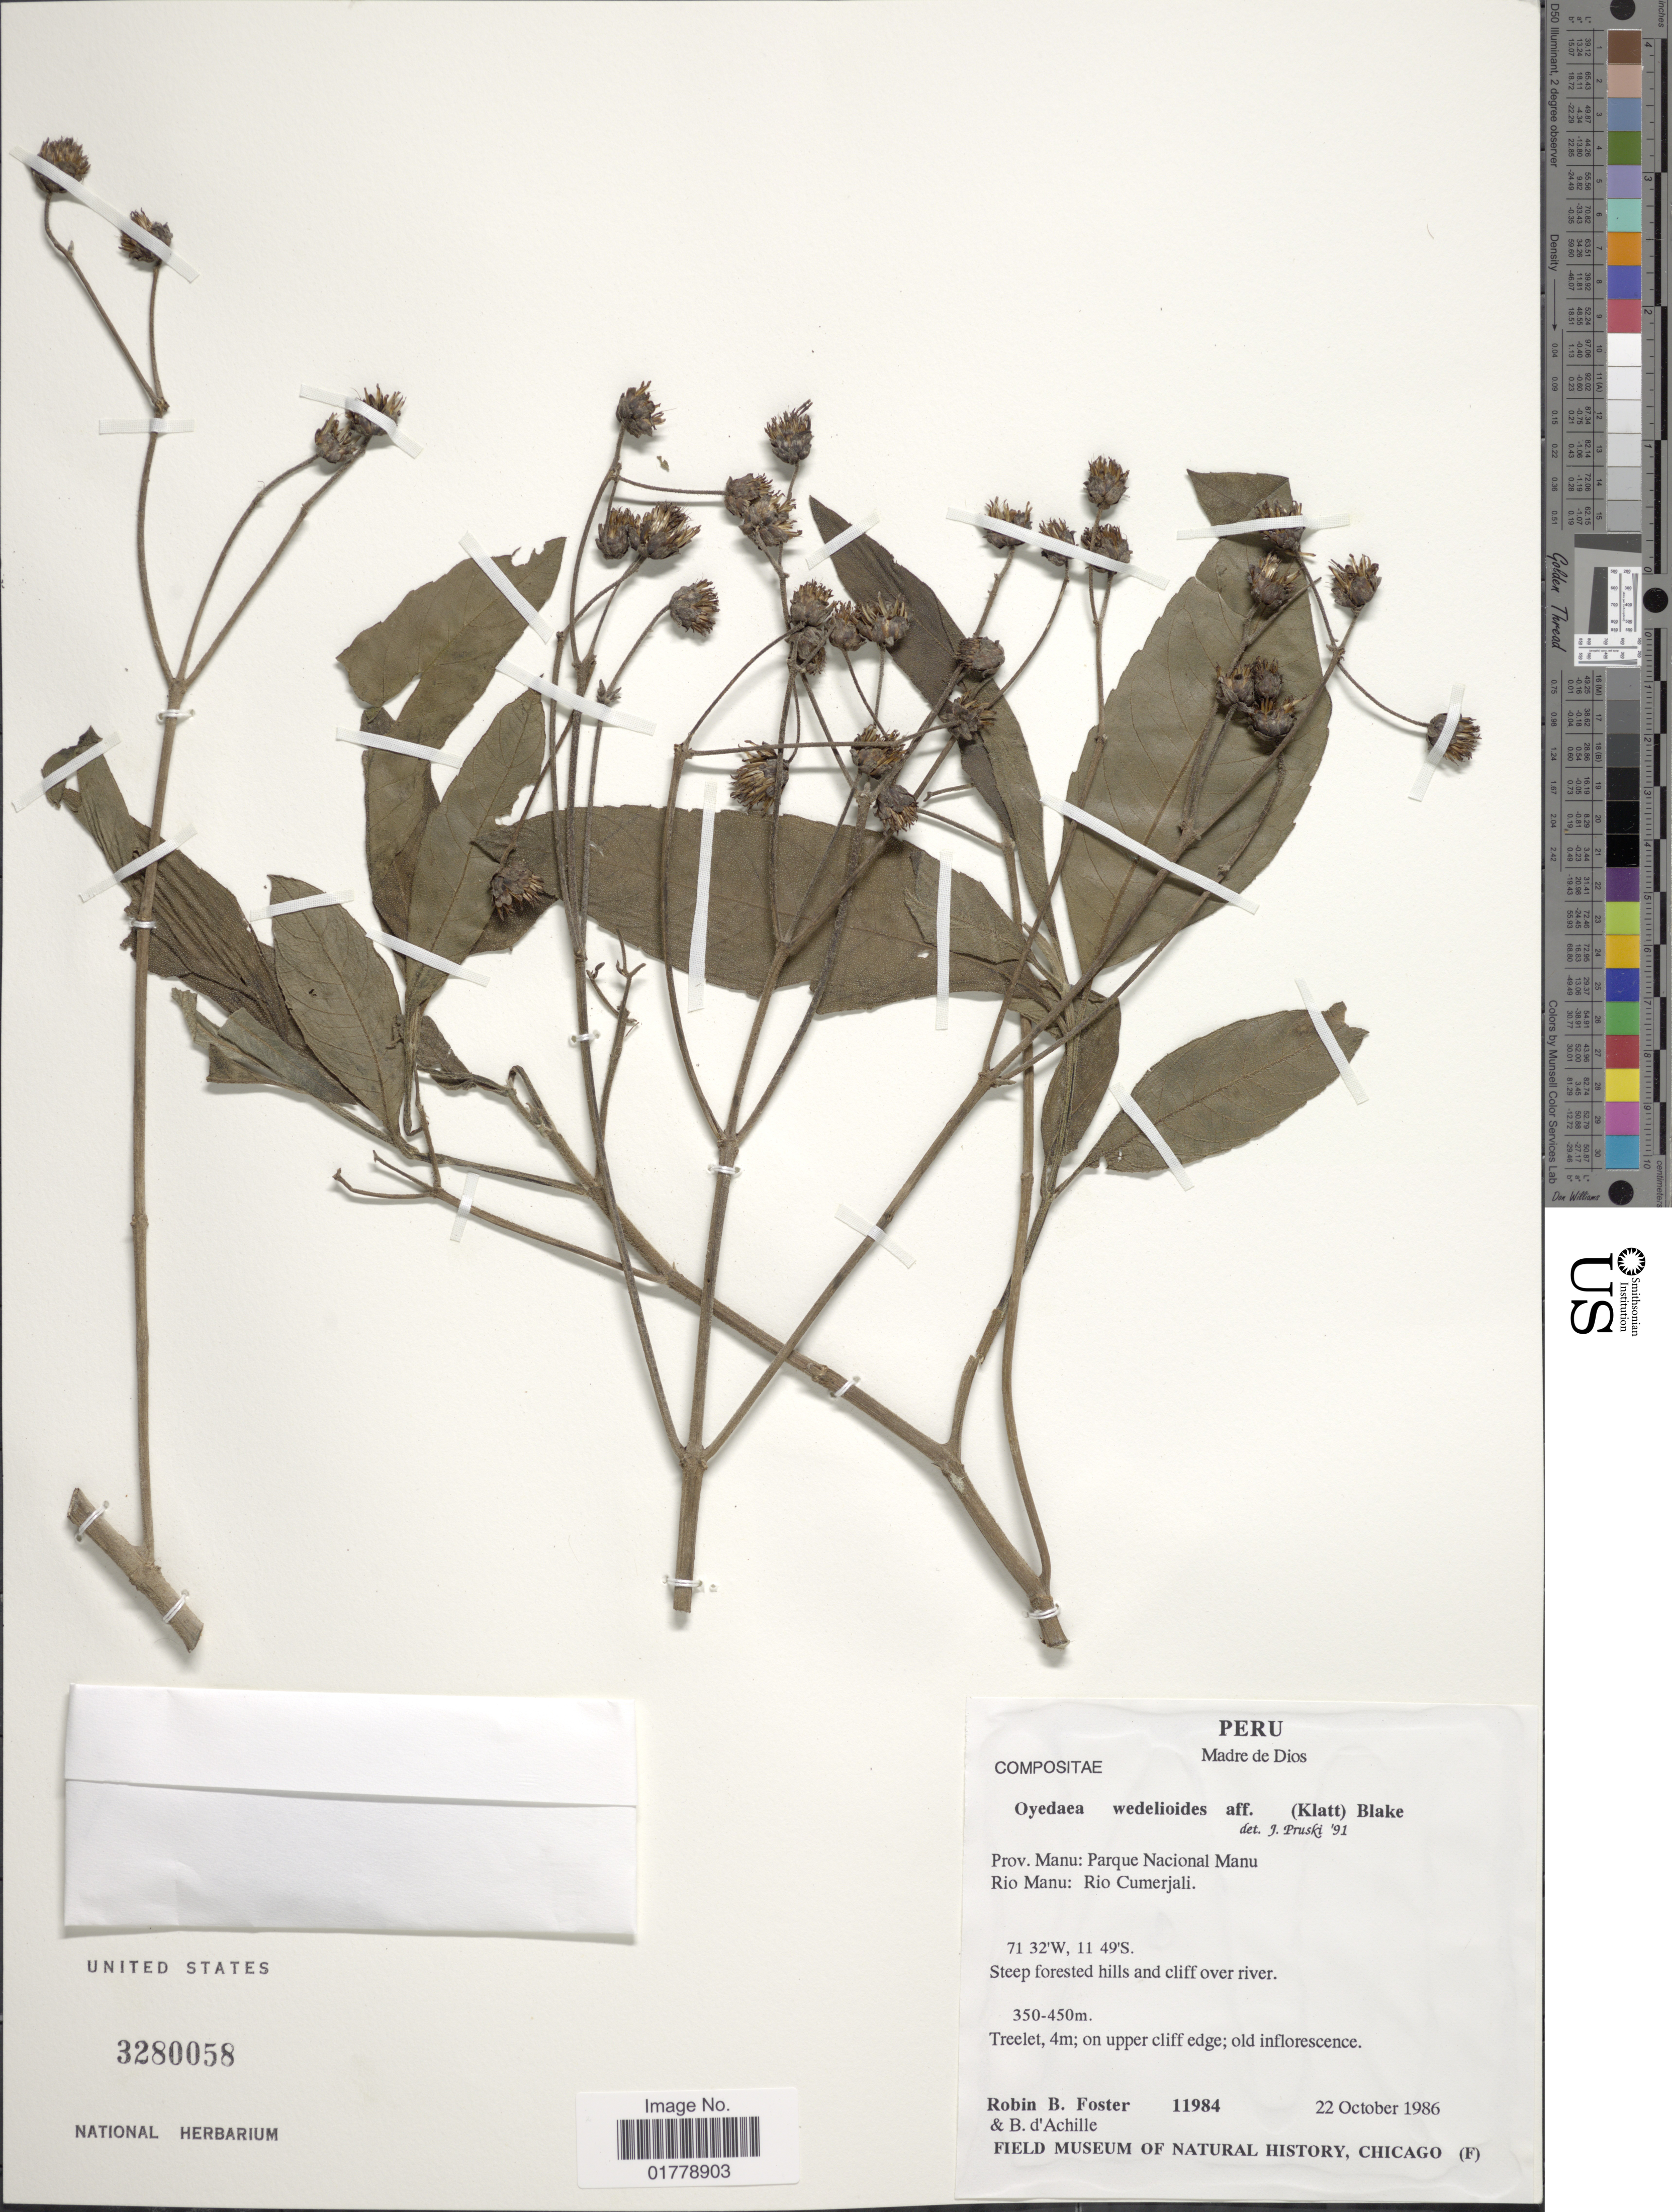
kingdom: Plantae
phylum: Tracheophyta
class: Magnoliopsida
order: Asterales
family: Asteraceae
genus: Oyedaea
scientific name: Oyedaea wedelioides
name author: (Klatt) S.F. Blake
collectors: R. B. Foster & B. d'Achille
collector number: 11984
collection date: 1986-10-22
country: Peru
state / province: Madre de Dios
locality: Prov. Manu: Parque Nacional Manu. Rio Manu: Rio Cumerjali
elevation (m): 350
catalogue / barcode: US 3280058